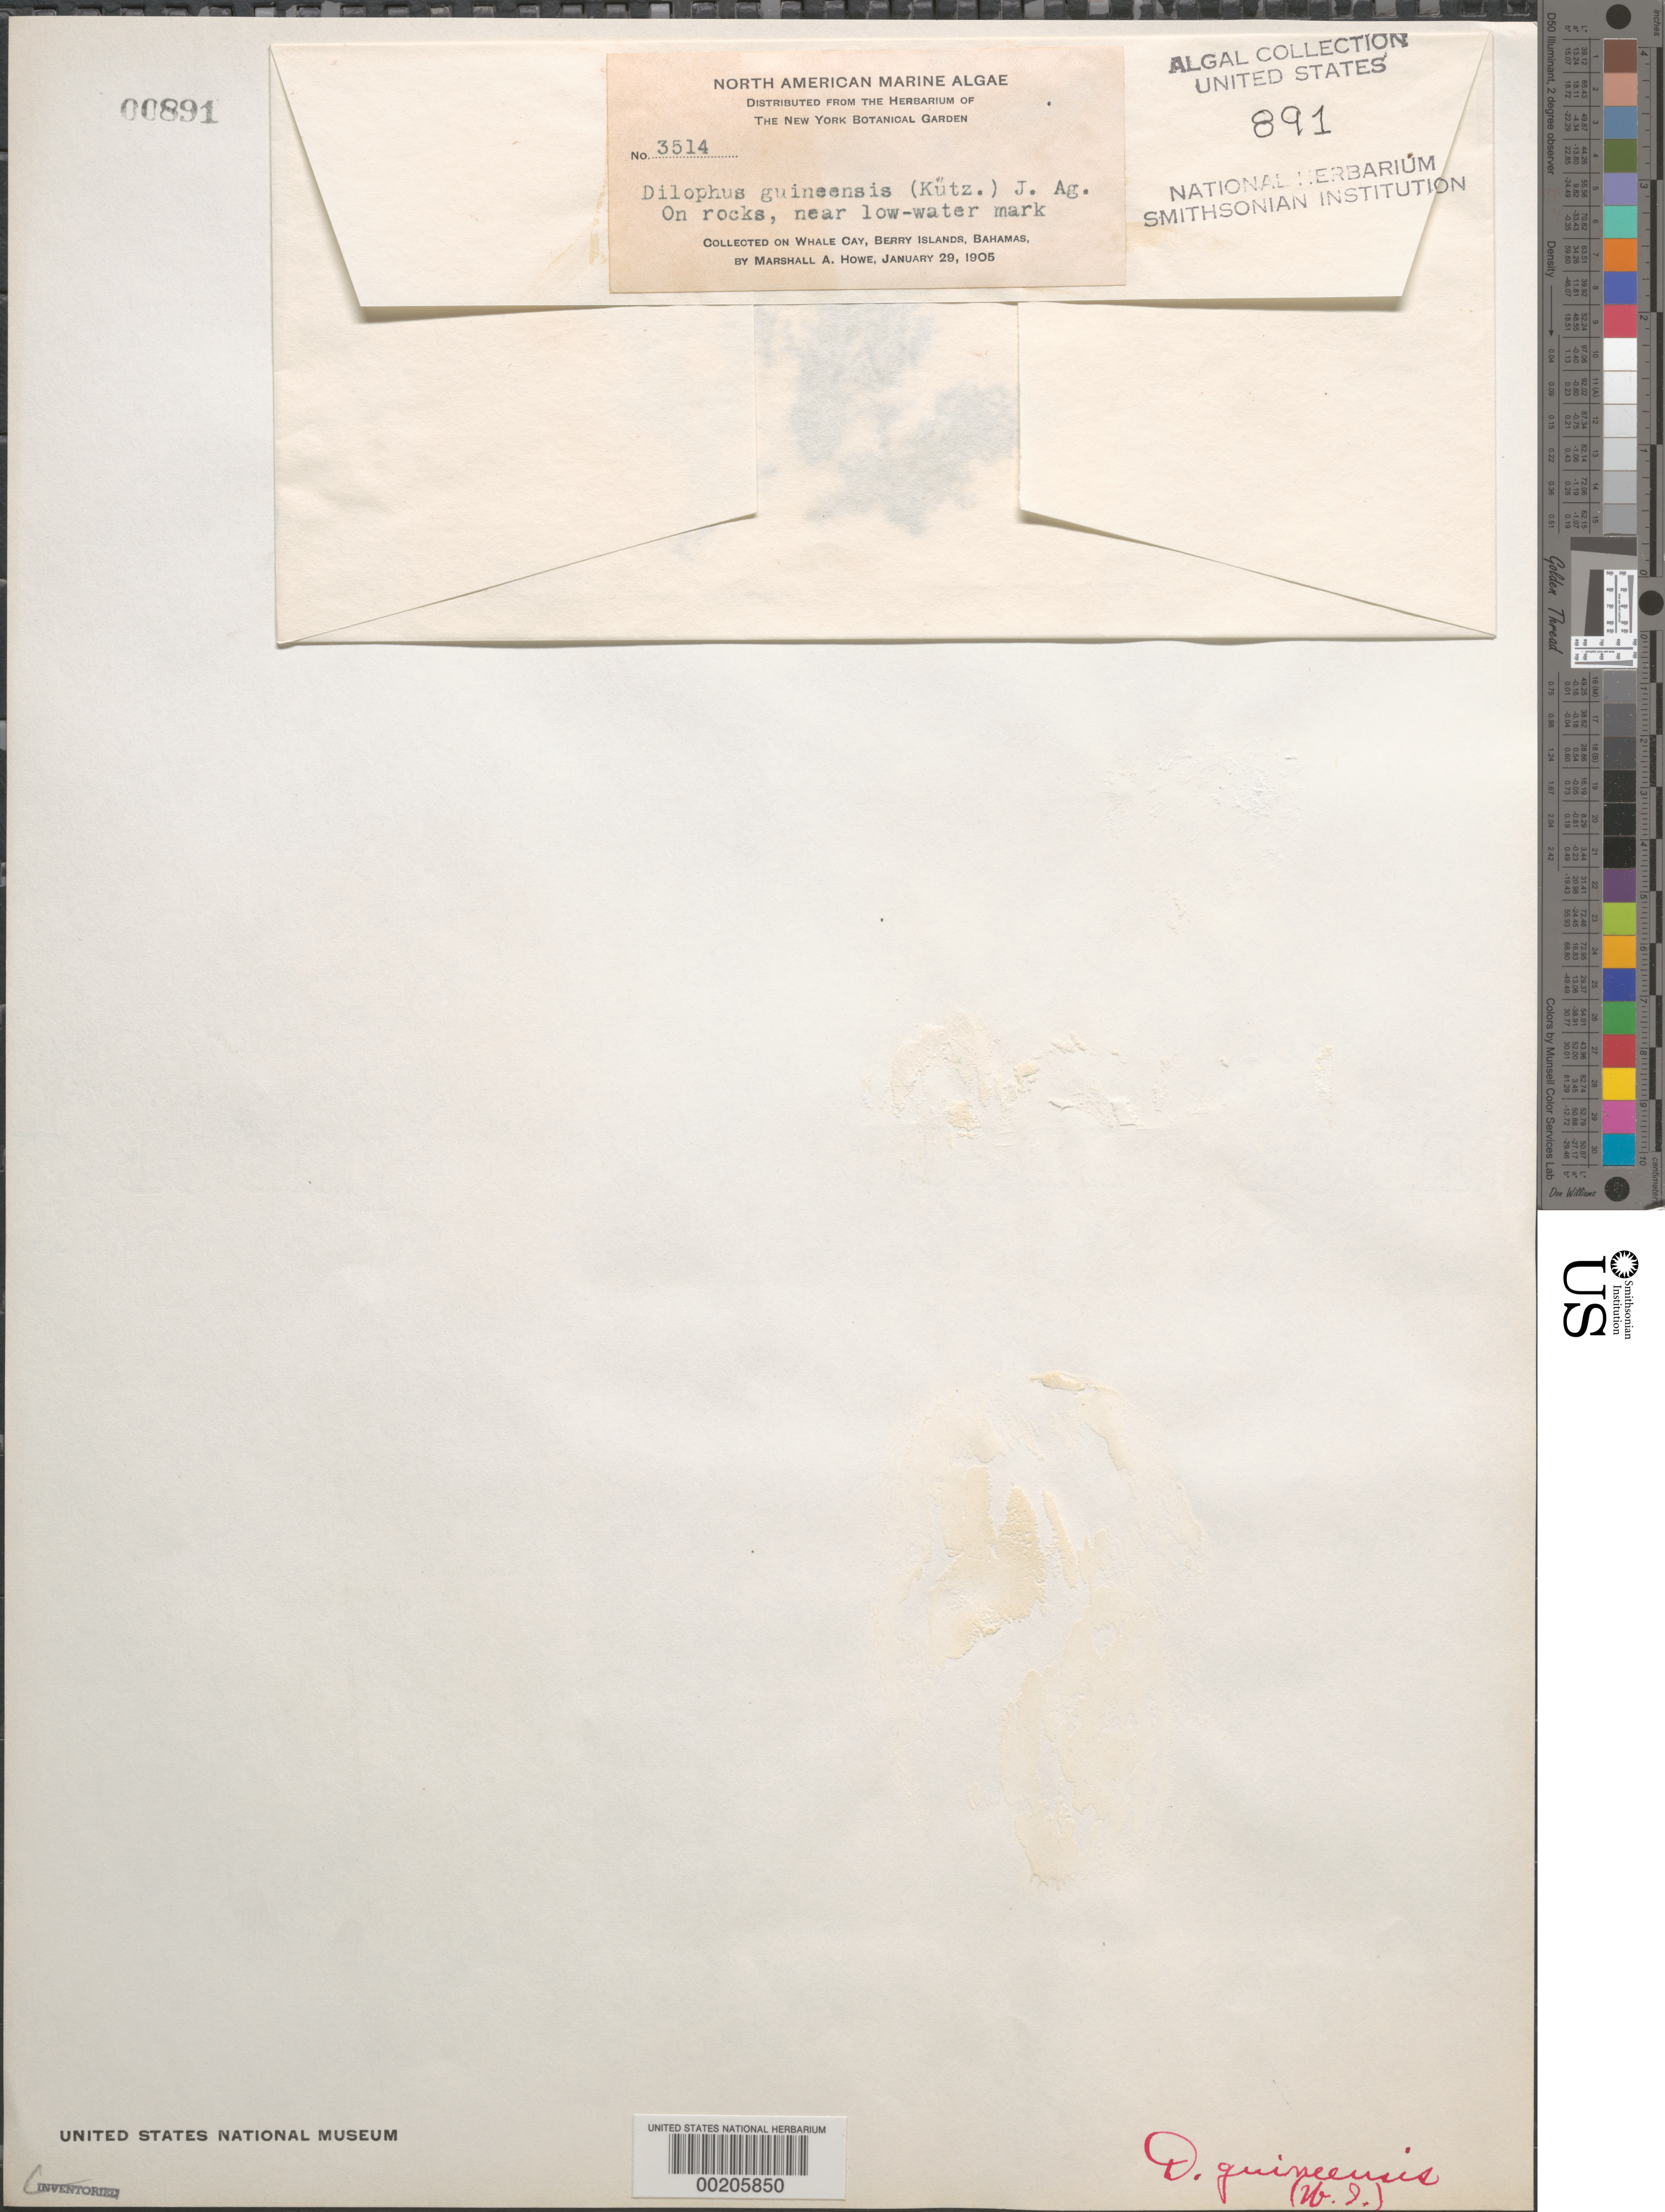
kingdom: Chromista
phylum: Ochrophyta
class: Phaeophyceae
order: Dictyotales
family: Dictyotaceae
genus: Dictyota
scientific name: Dictyota guineensis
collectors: M. A. Howe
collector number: MAH 3514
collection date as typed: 29 Jan 1905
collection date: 1905-01-29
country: Bahamas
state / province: Berry Islands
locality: Whale cay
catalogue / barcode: US 891